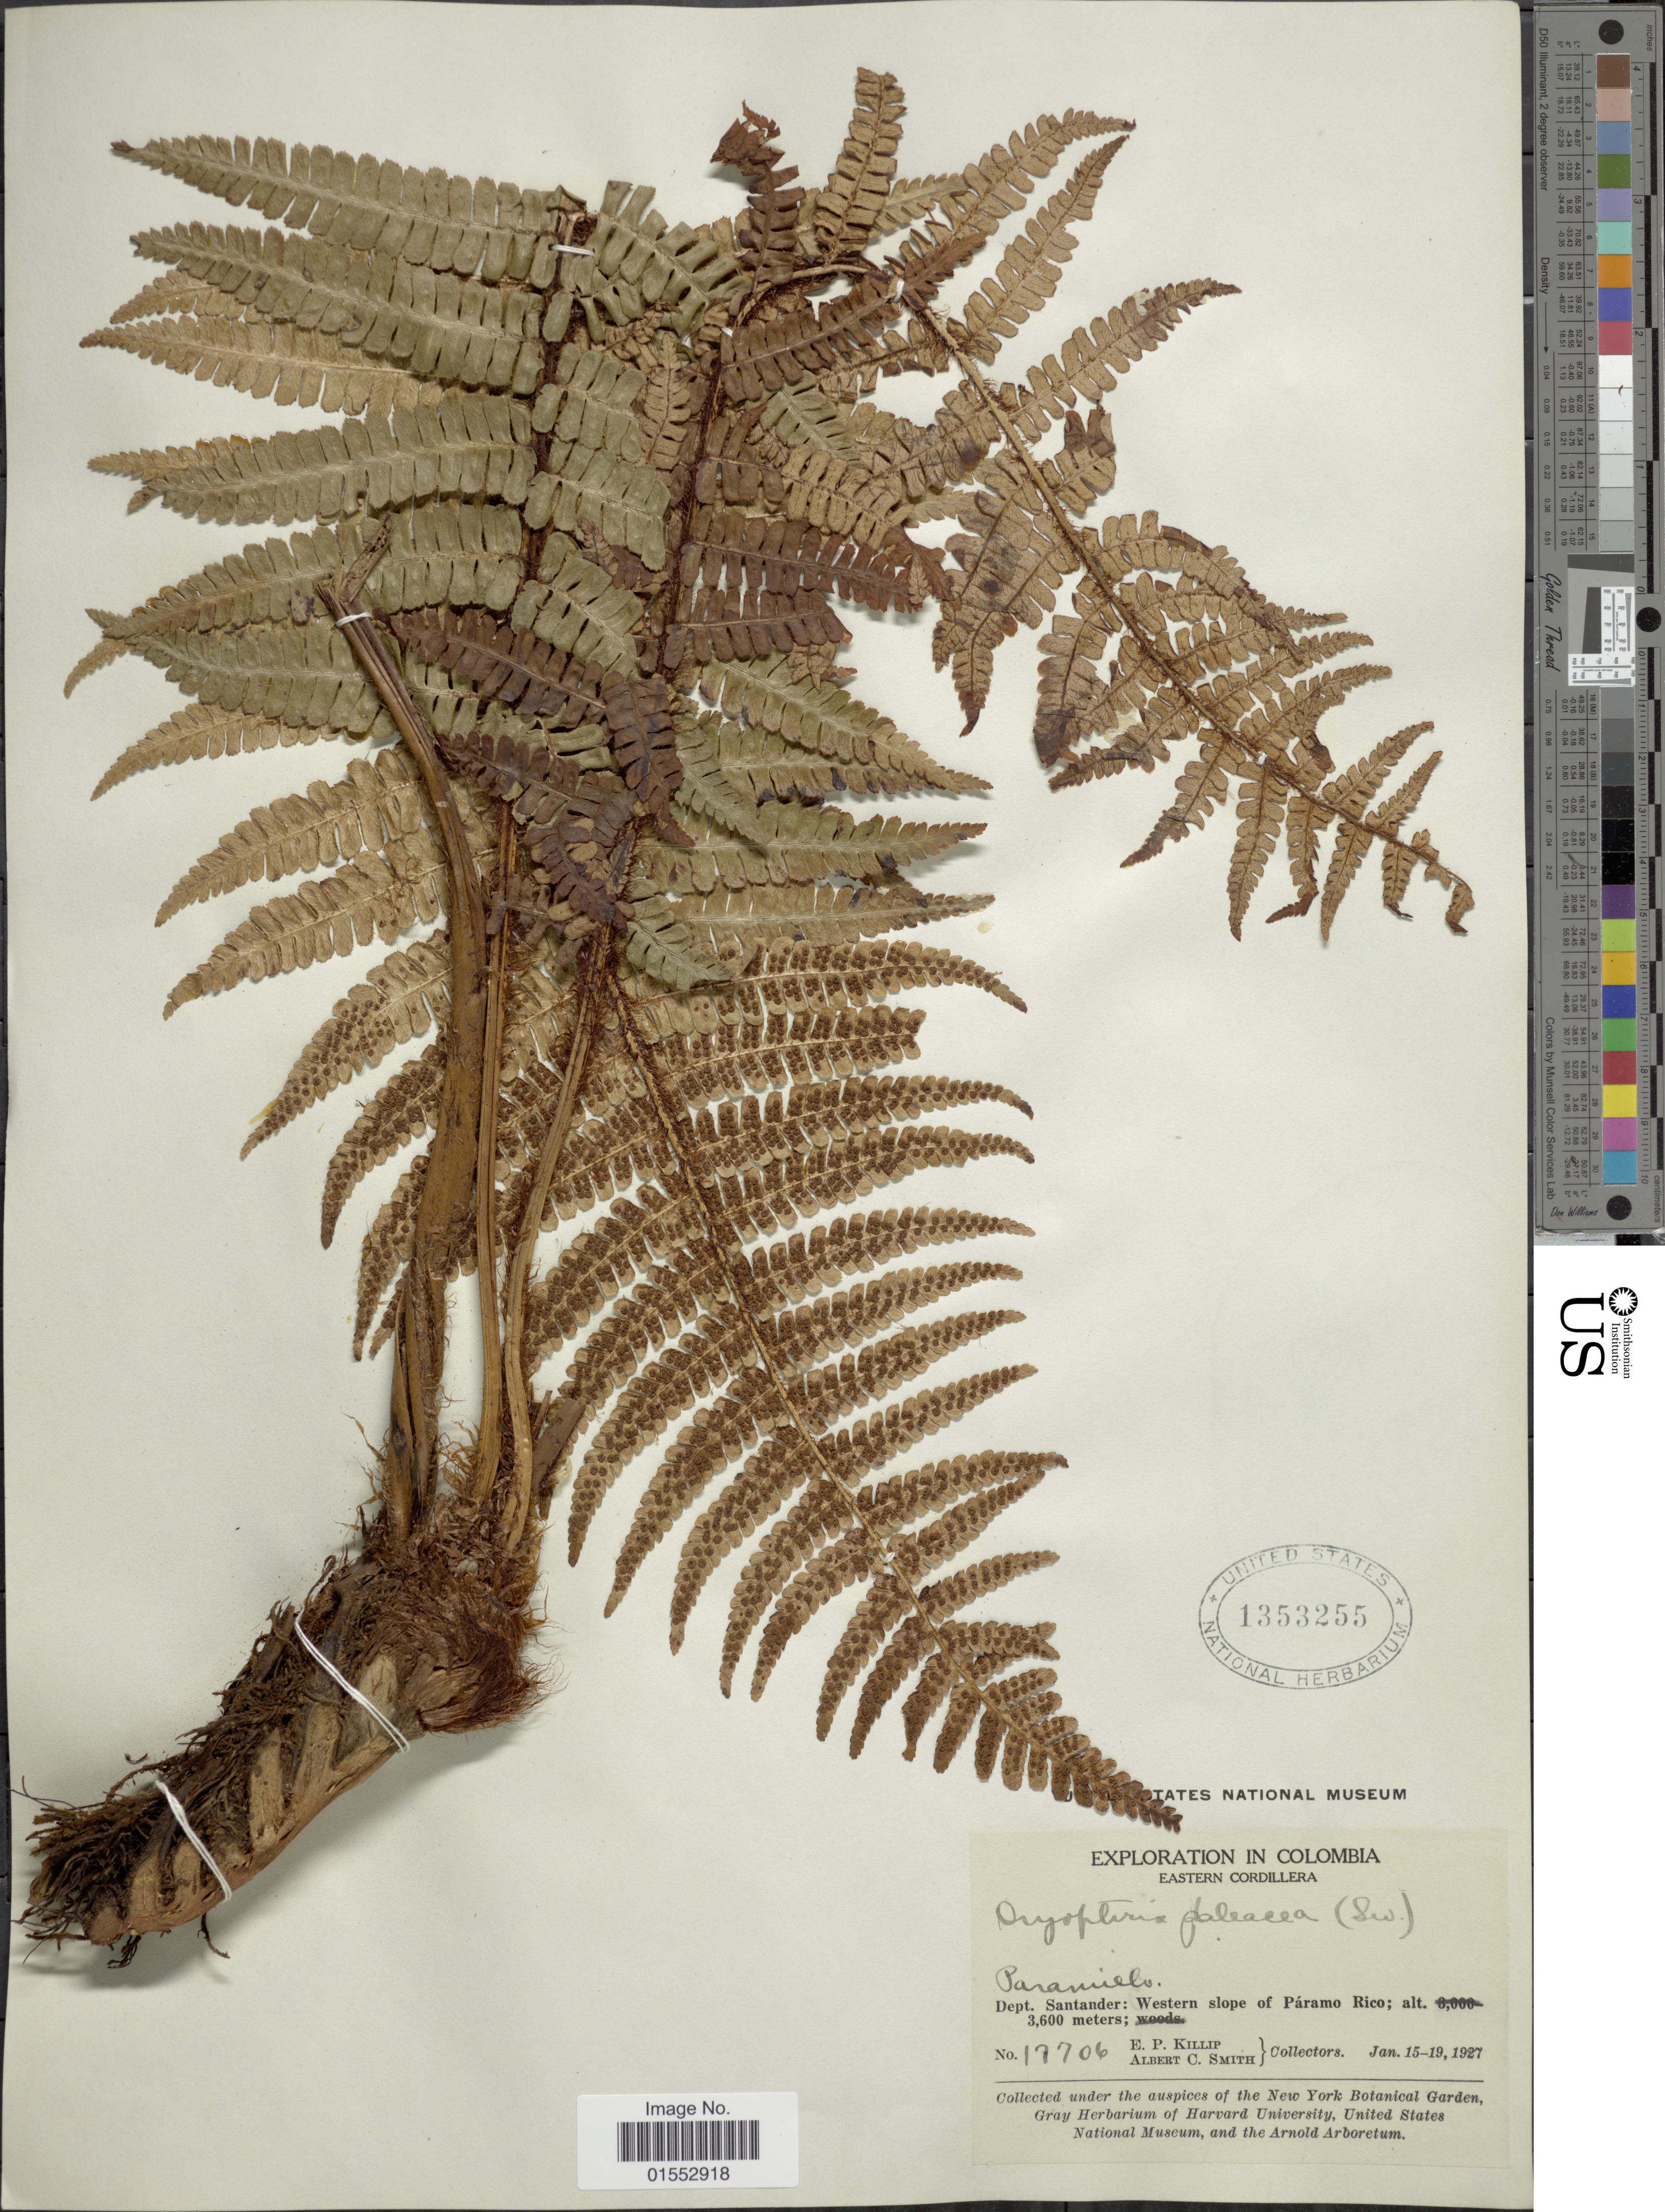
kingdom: Plantae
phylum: Tracheophyta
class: Polypodiopsida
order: Polypodiales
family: Dryopteridaceae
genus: Dryopteris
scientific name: Dryopteris wallichiana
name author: (Spreng.) Hyl.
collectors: E. P. Killip & A. C. Smith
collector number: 17706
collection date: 1927-01-15/1927-01-19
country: Colombia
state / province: Santander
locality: Eastern Cordillera. Dept, Santander: Western slope of Paramo Rico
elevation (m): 3600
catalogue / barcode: US 1353255